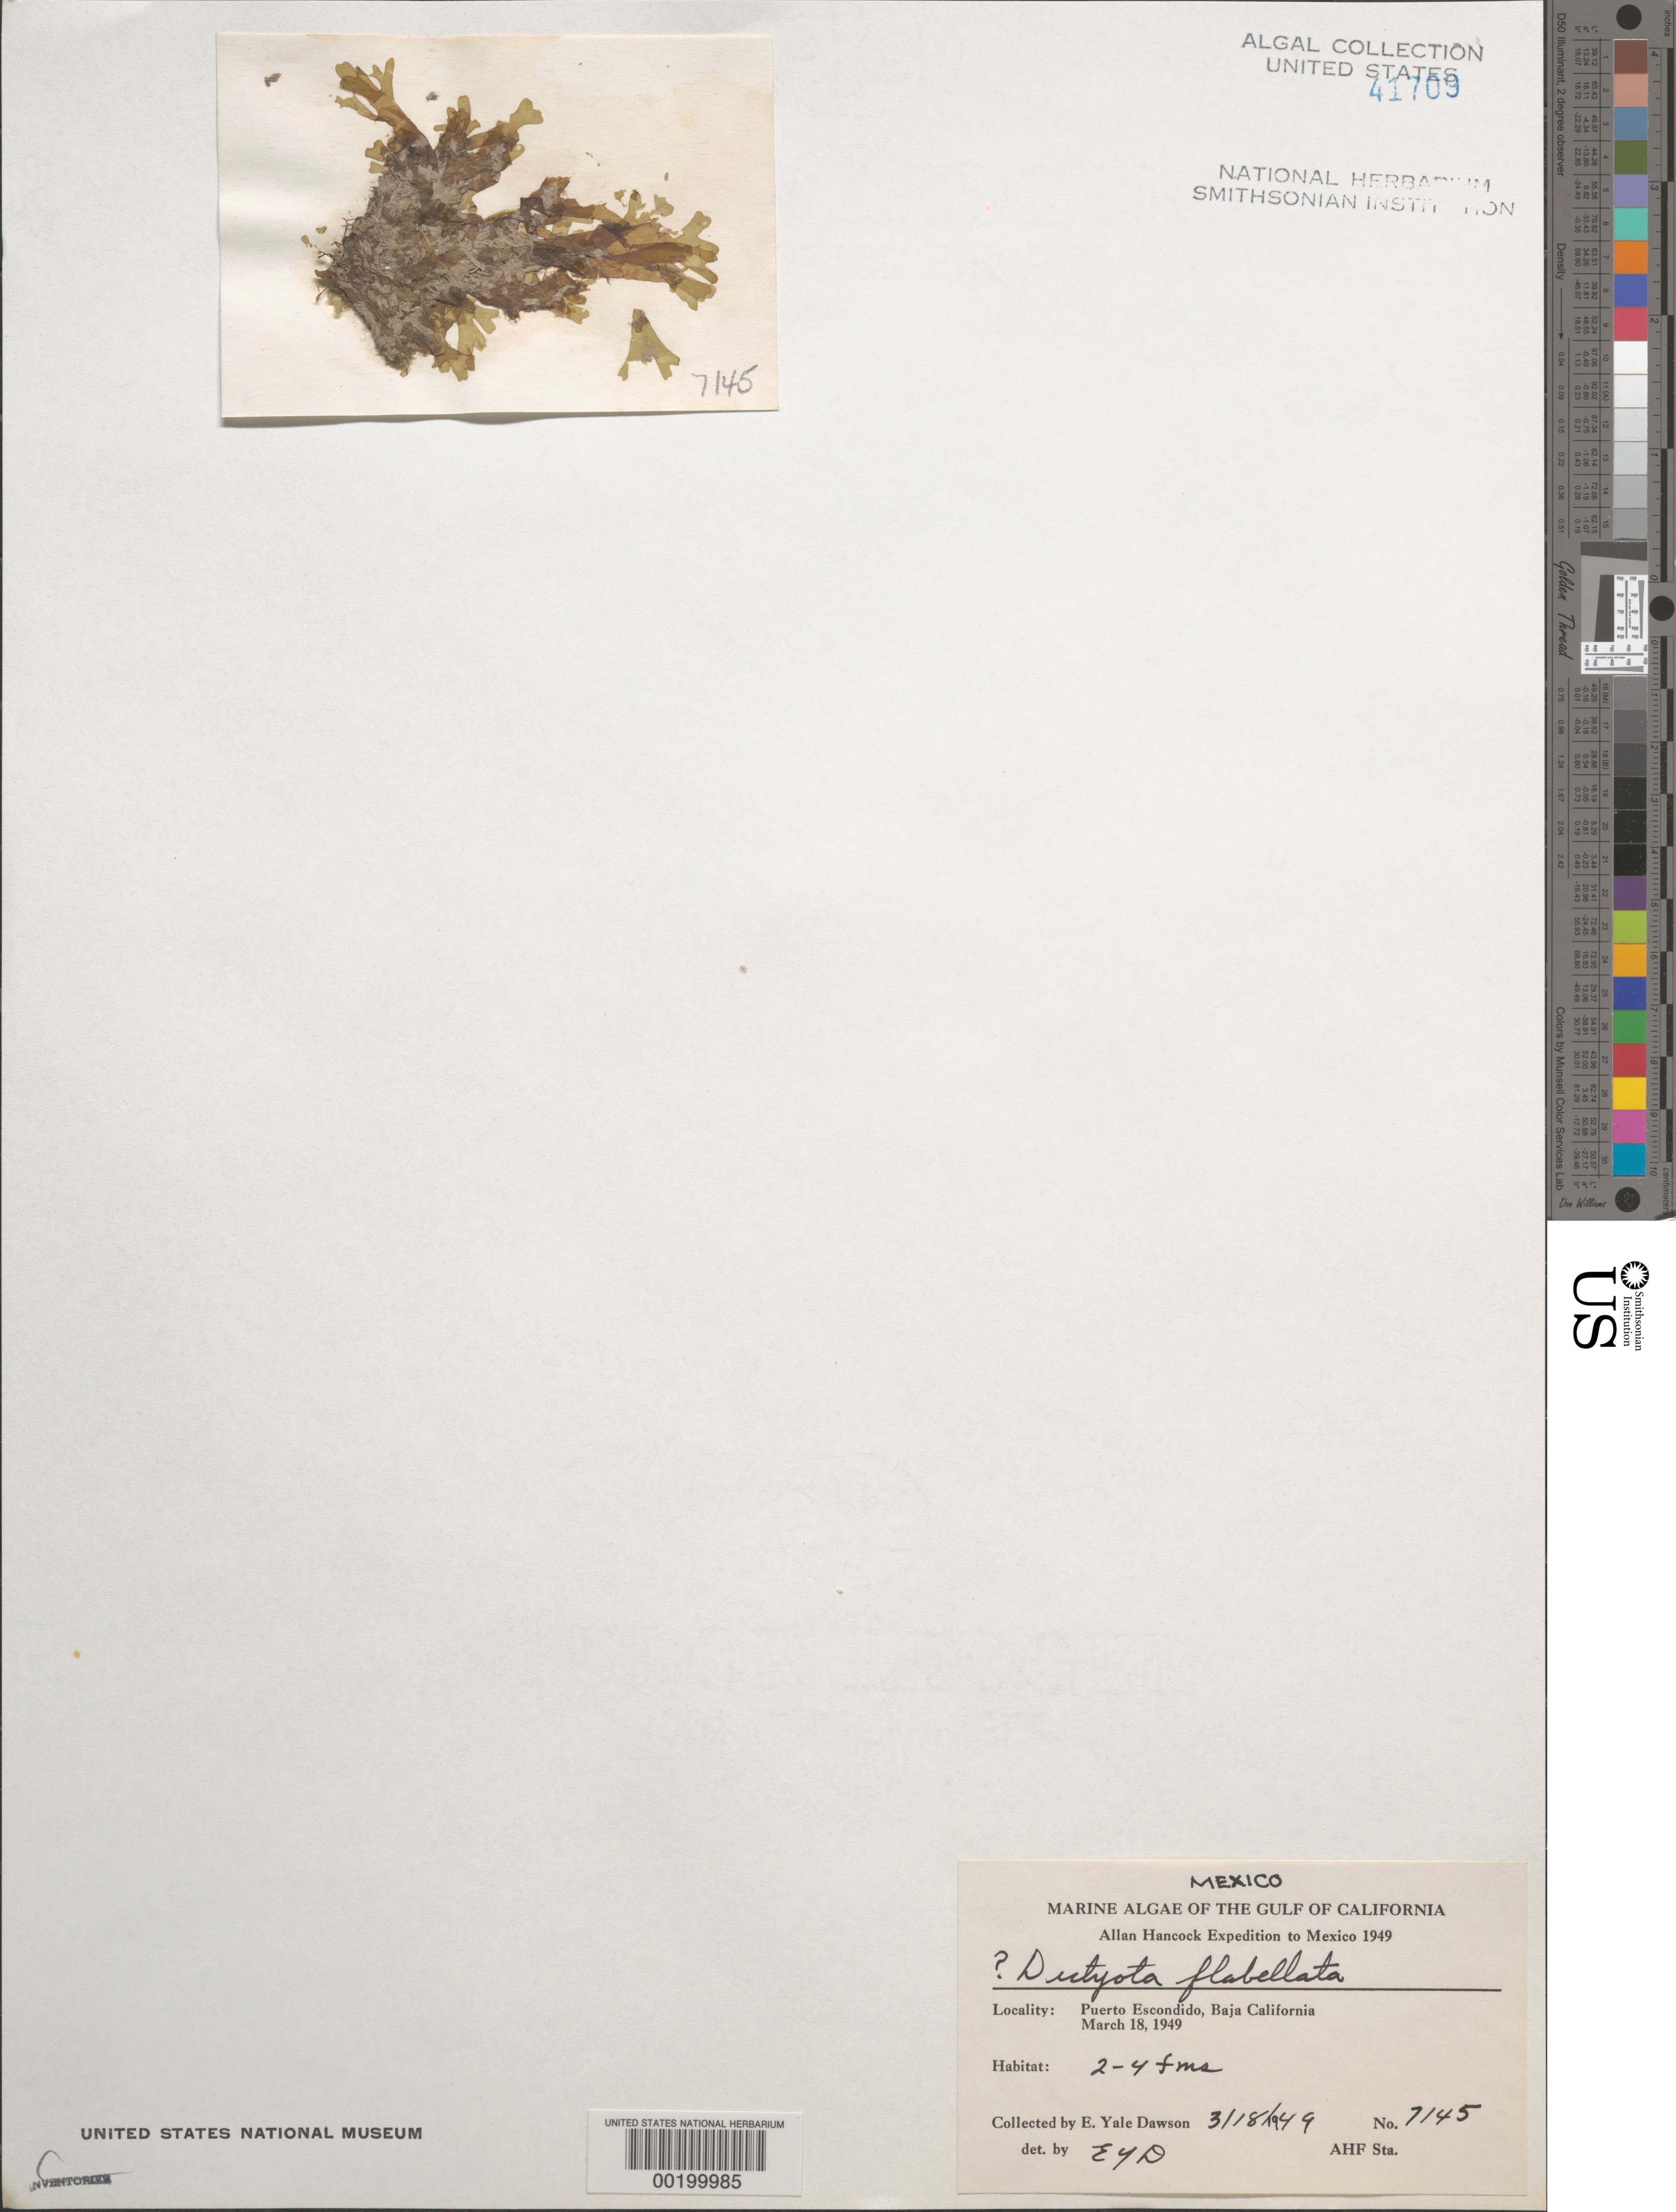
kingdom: Chromista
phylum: Ochrophyta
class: Phaeophyceae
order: Dictyotales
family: Dictyotaceae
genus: Dictyota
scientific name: Dictyota flabellata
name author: (Collins) Setch. & N.L. Gardner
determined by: Dawson, E. Y.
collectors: E. Y. Dawson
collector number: EYD 7145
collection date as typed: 18 Mar 1949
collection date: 1949-03-18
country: Mexico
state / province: Baja California Sur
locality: Puerto Escondido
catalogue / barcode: US 41709